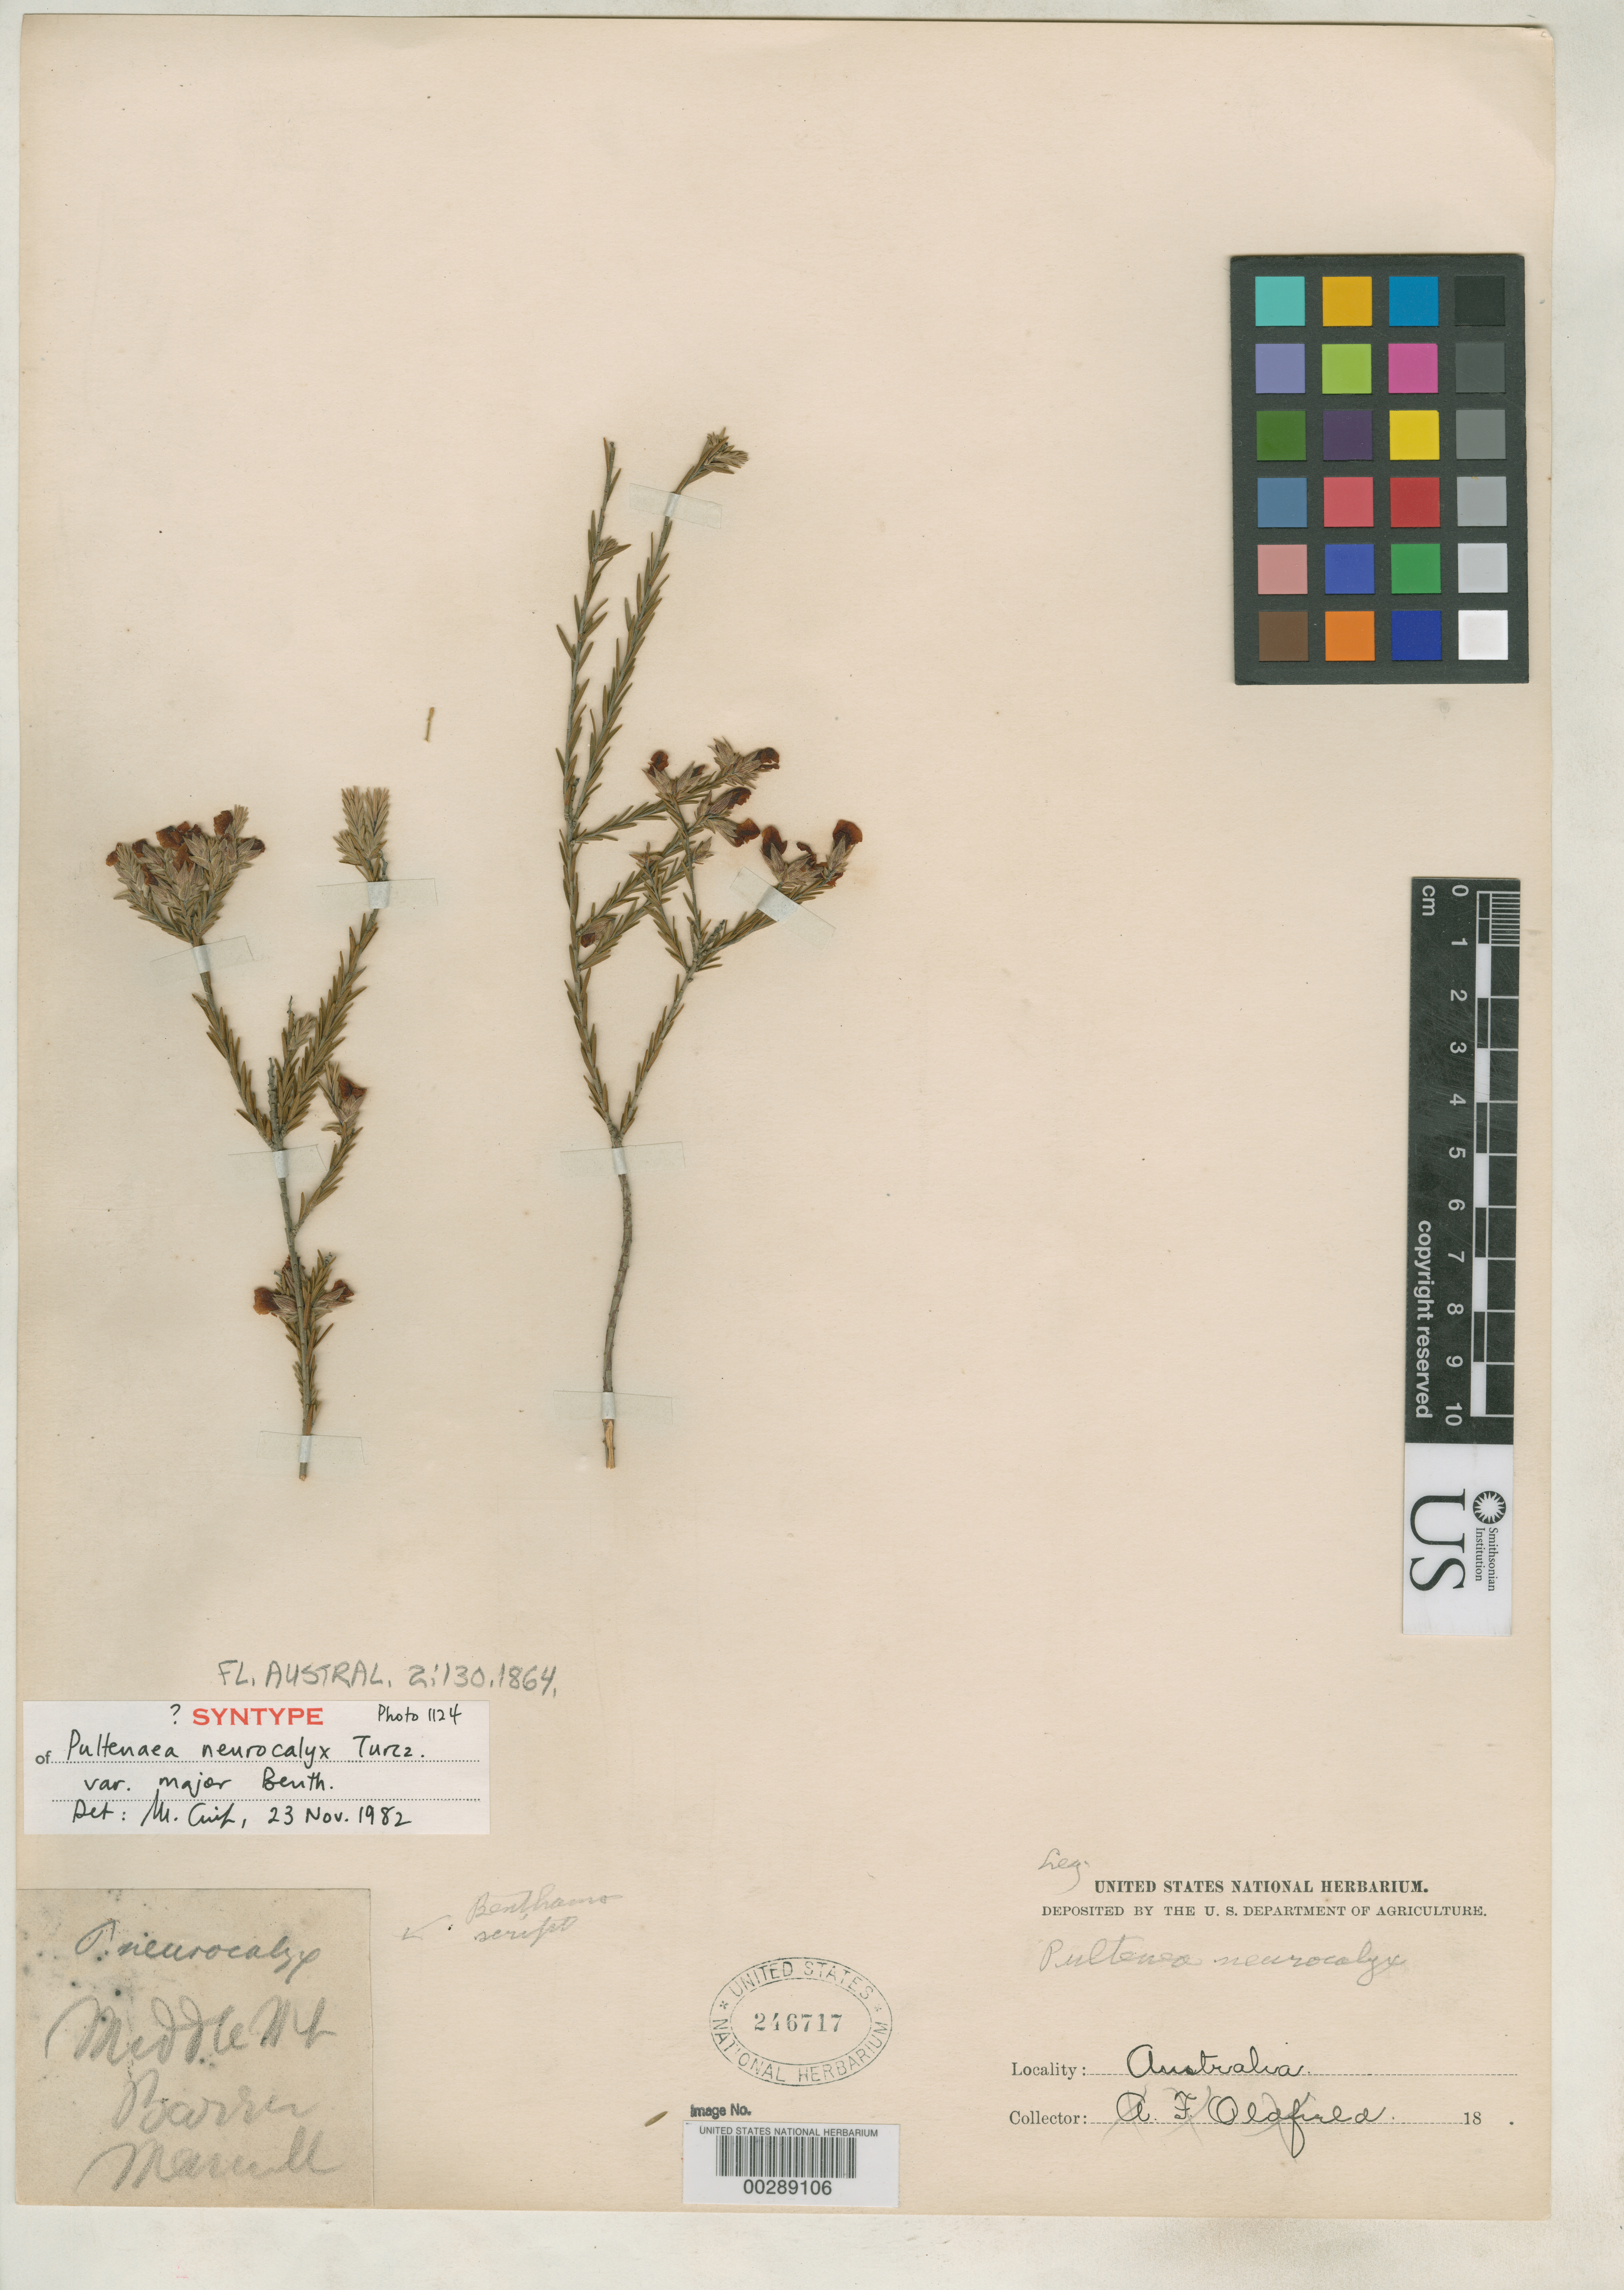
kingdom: Plantae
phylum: Tracheophyta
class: Magnoliopsida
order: Fabales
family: Fabaceae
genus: Pultenaea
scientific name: Pultenaea neurocalyx var. major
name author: Benth.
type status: Possible Syntype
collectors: G. Maxwell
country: Australia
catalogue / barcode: US 246717